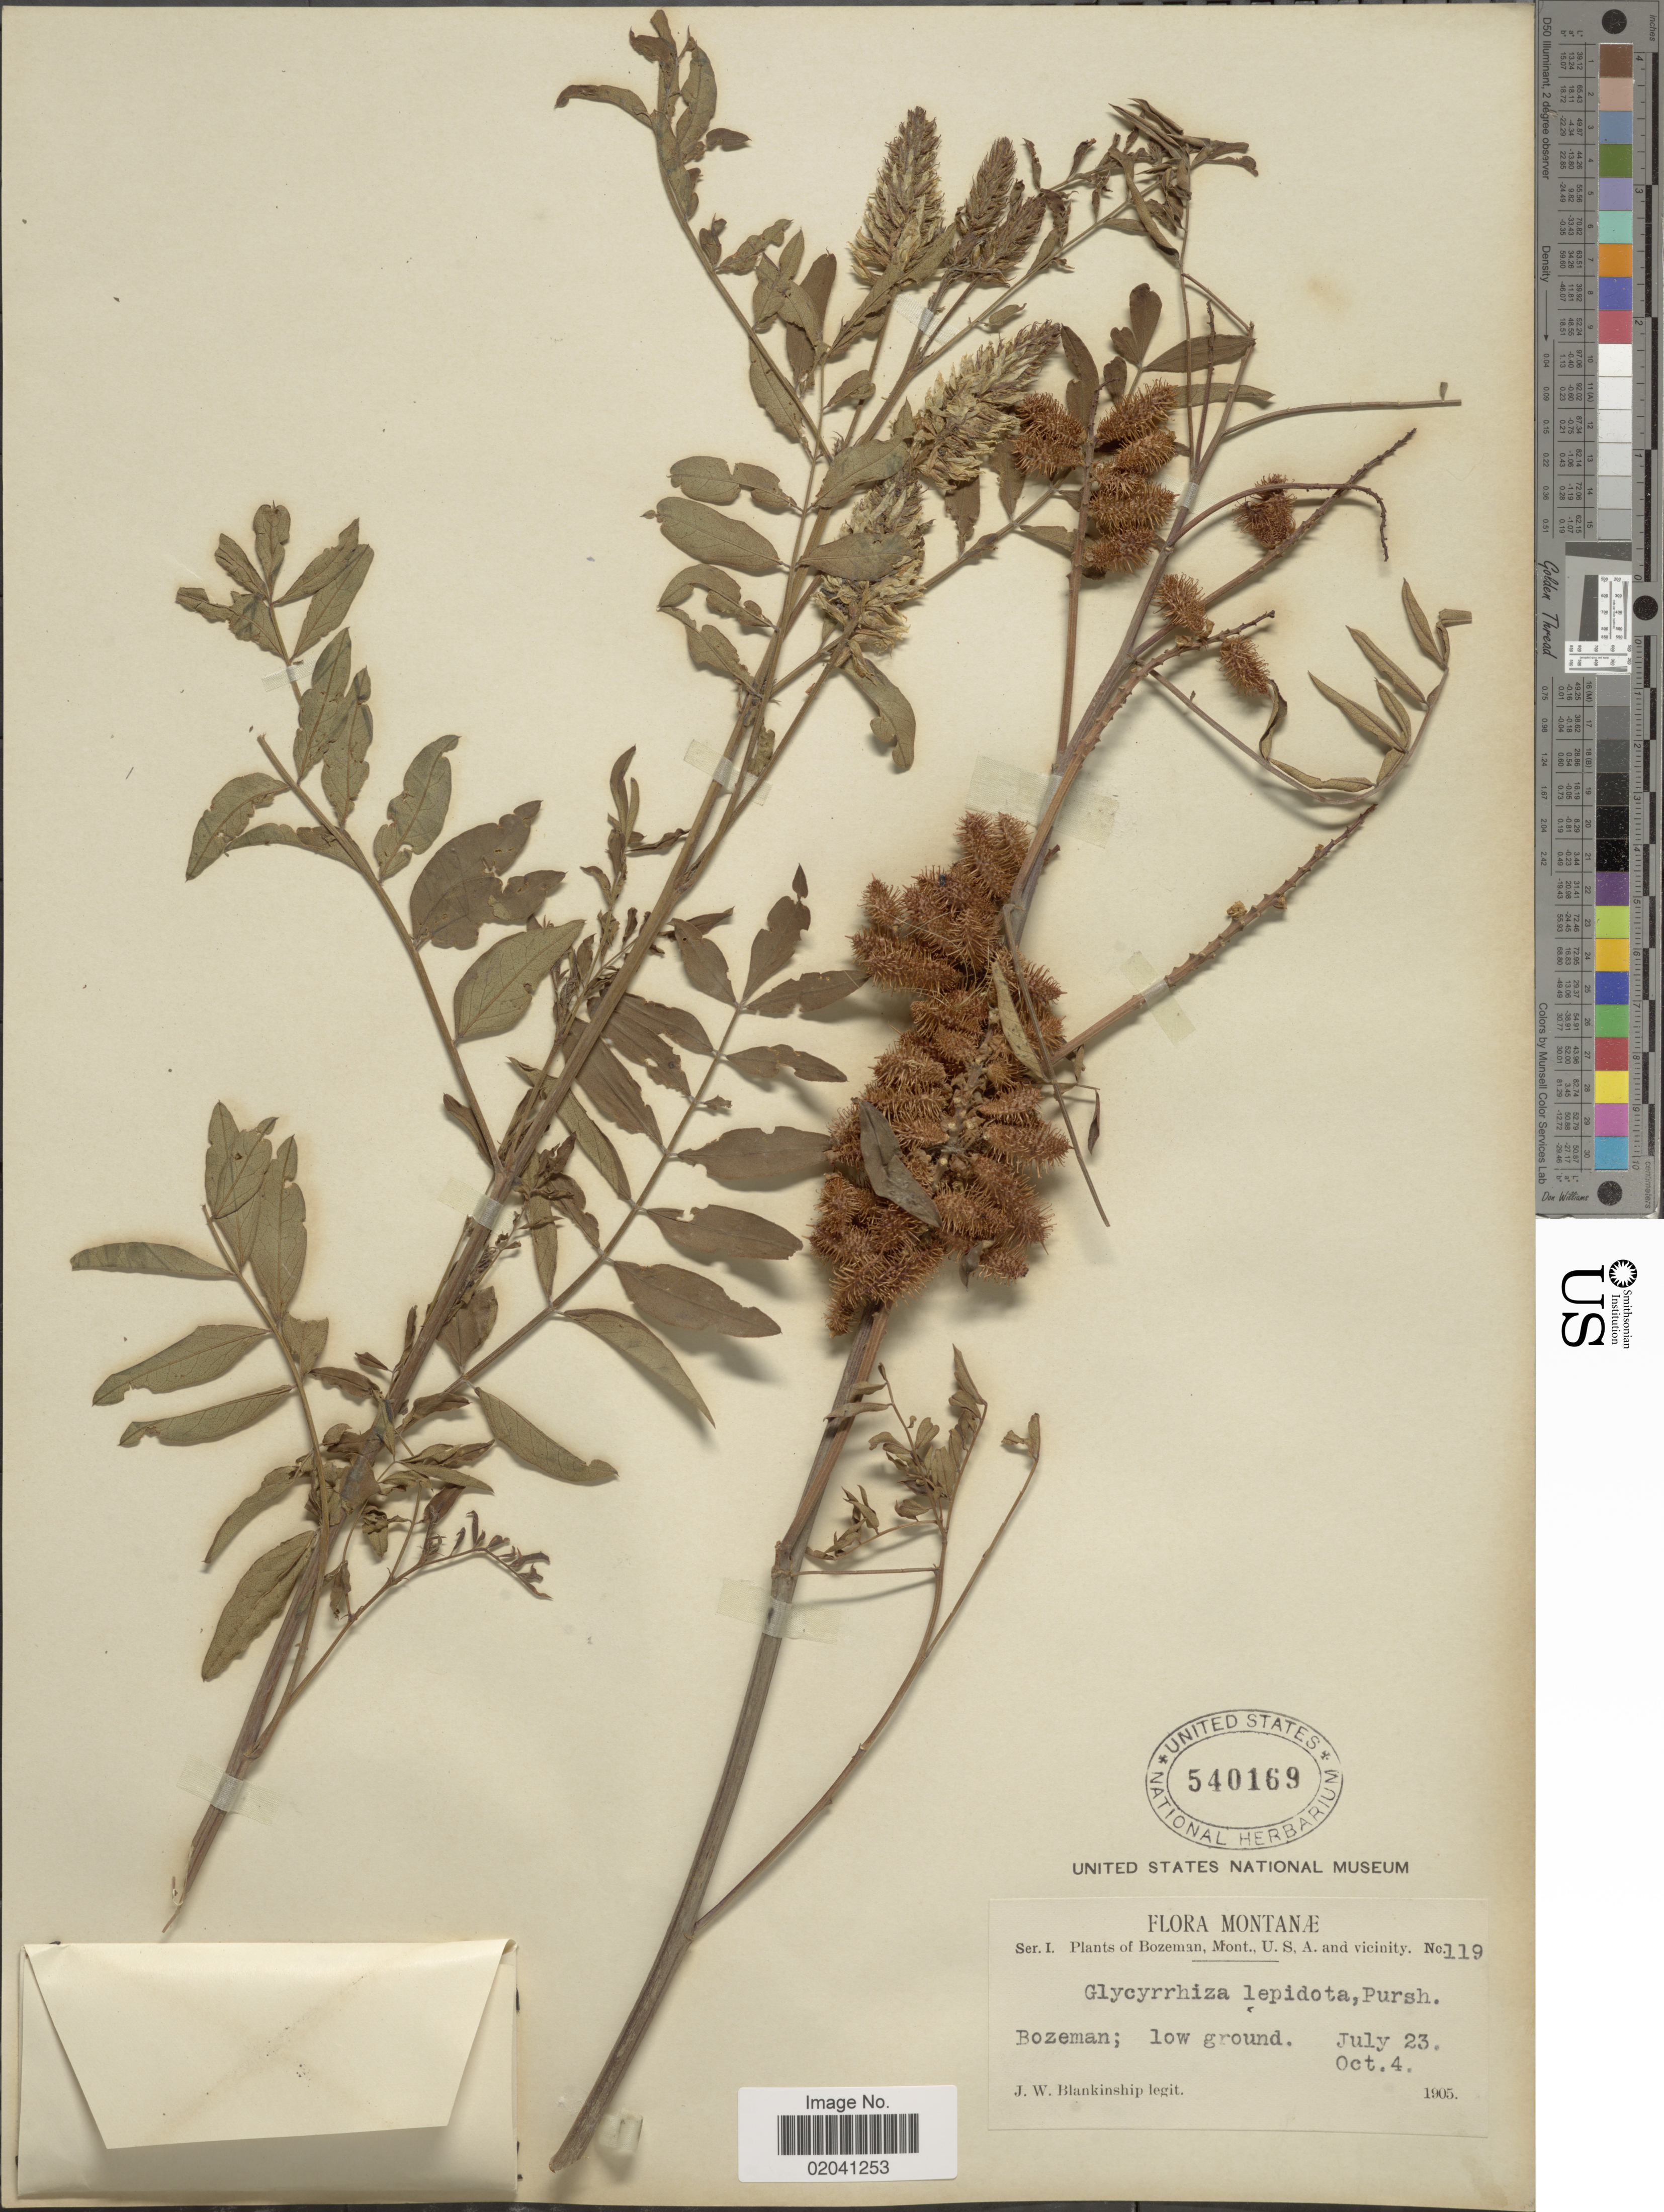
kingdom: Plantae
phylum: Tracheophyta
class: Magnoliopsida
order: Fabales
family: Fabaceae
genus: Glycyrrhiza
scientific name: Glycyrrhiza lepidota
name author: Pursh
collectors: J. W. Blankinship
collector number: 119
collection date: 1905-07-23/1905-10-04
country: United States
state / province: Montana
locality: Montanæ. Bozeman, Mont., U.S.A. and vicinity.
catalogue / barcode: US 540169